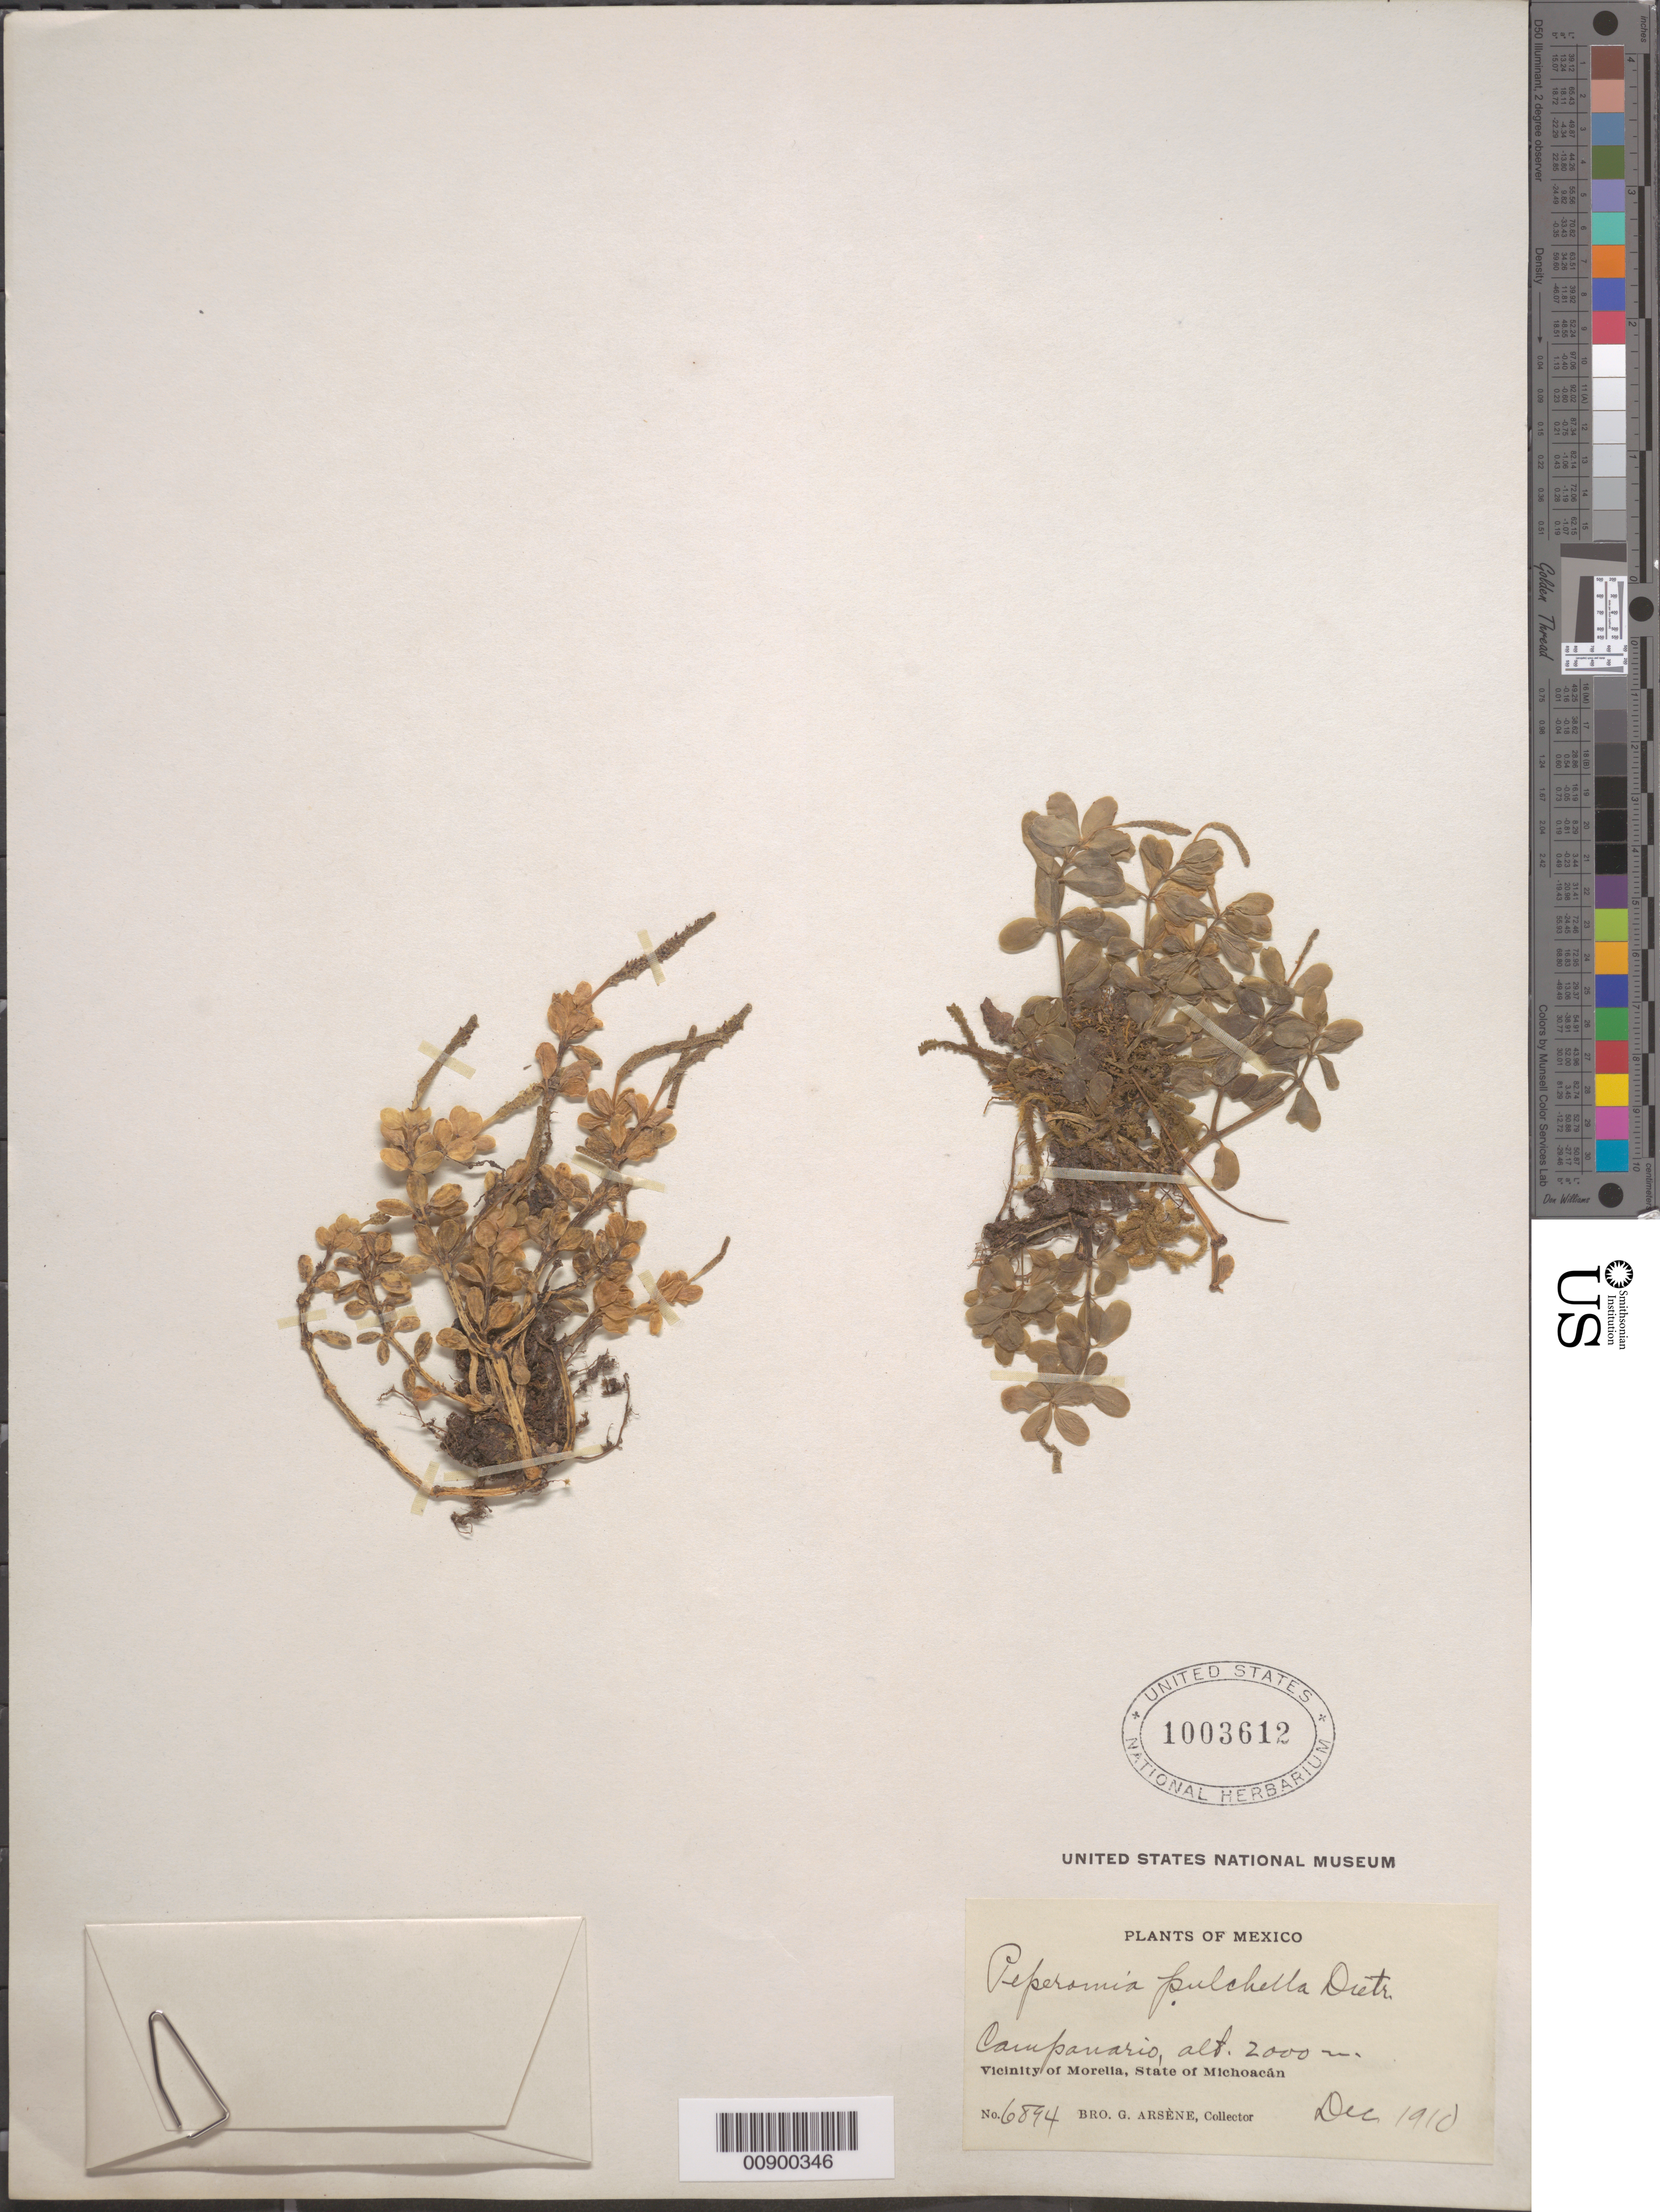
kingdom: Plantae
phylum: Tracheophyta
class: Magnoliopsida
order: Piperales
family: Piperaceae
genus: Peperomia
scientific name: Peperomia quadrifolia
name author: (L.) Kunth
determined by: Jiménez, José Estaban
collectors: Bro. G. Arsène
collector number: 6894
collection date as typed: Dec 1910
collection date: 1910-12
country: Mexico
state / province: Michoacán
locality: Campanario. Vicinity of Morelia, State of Michoacán.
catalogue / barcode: US 1003612